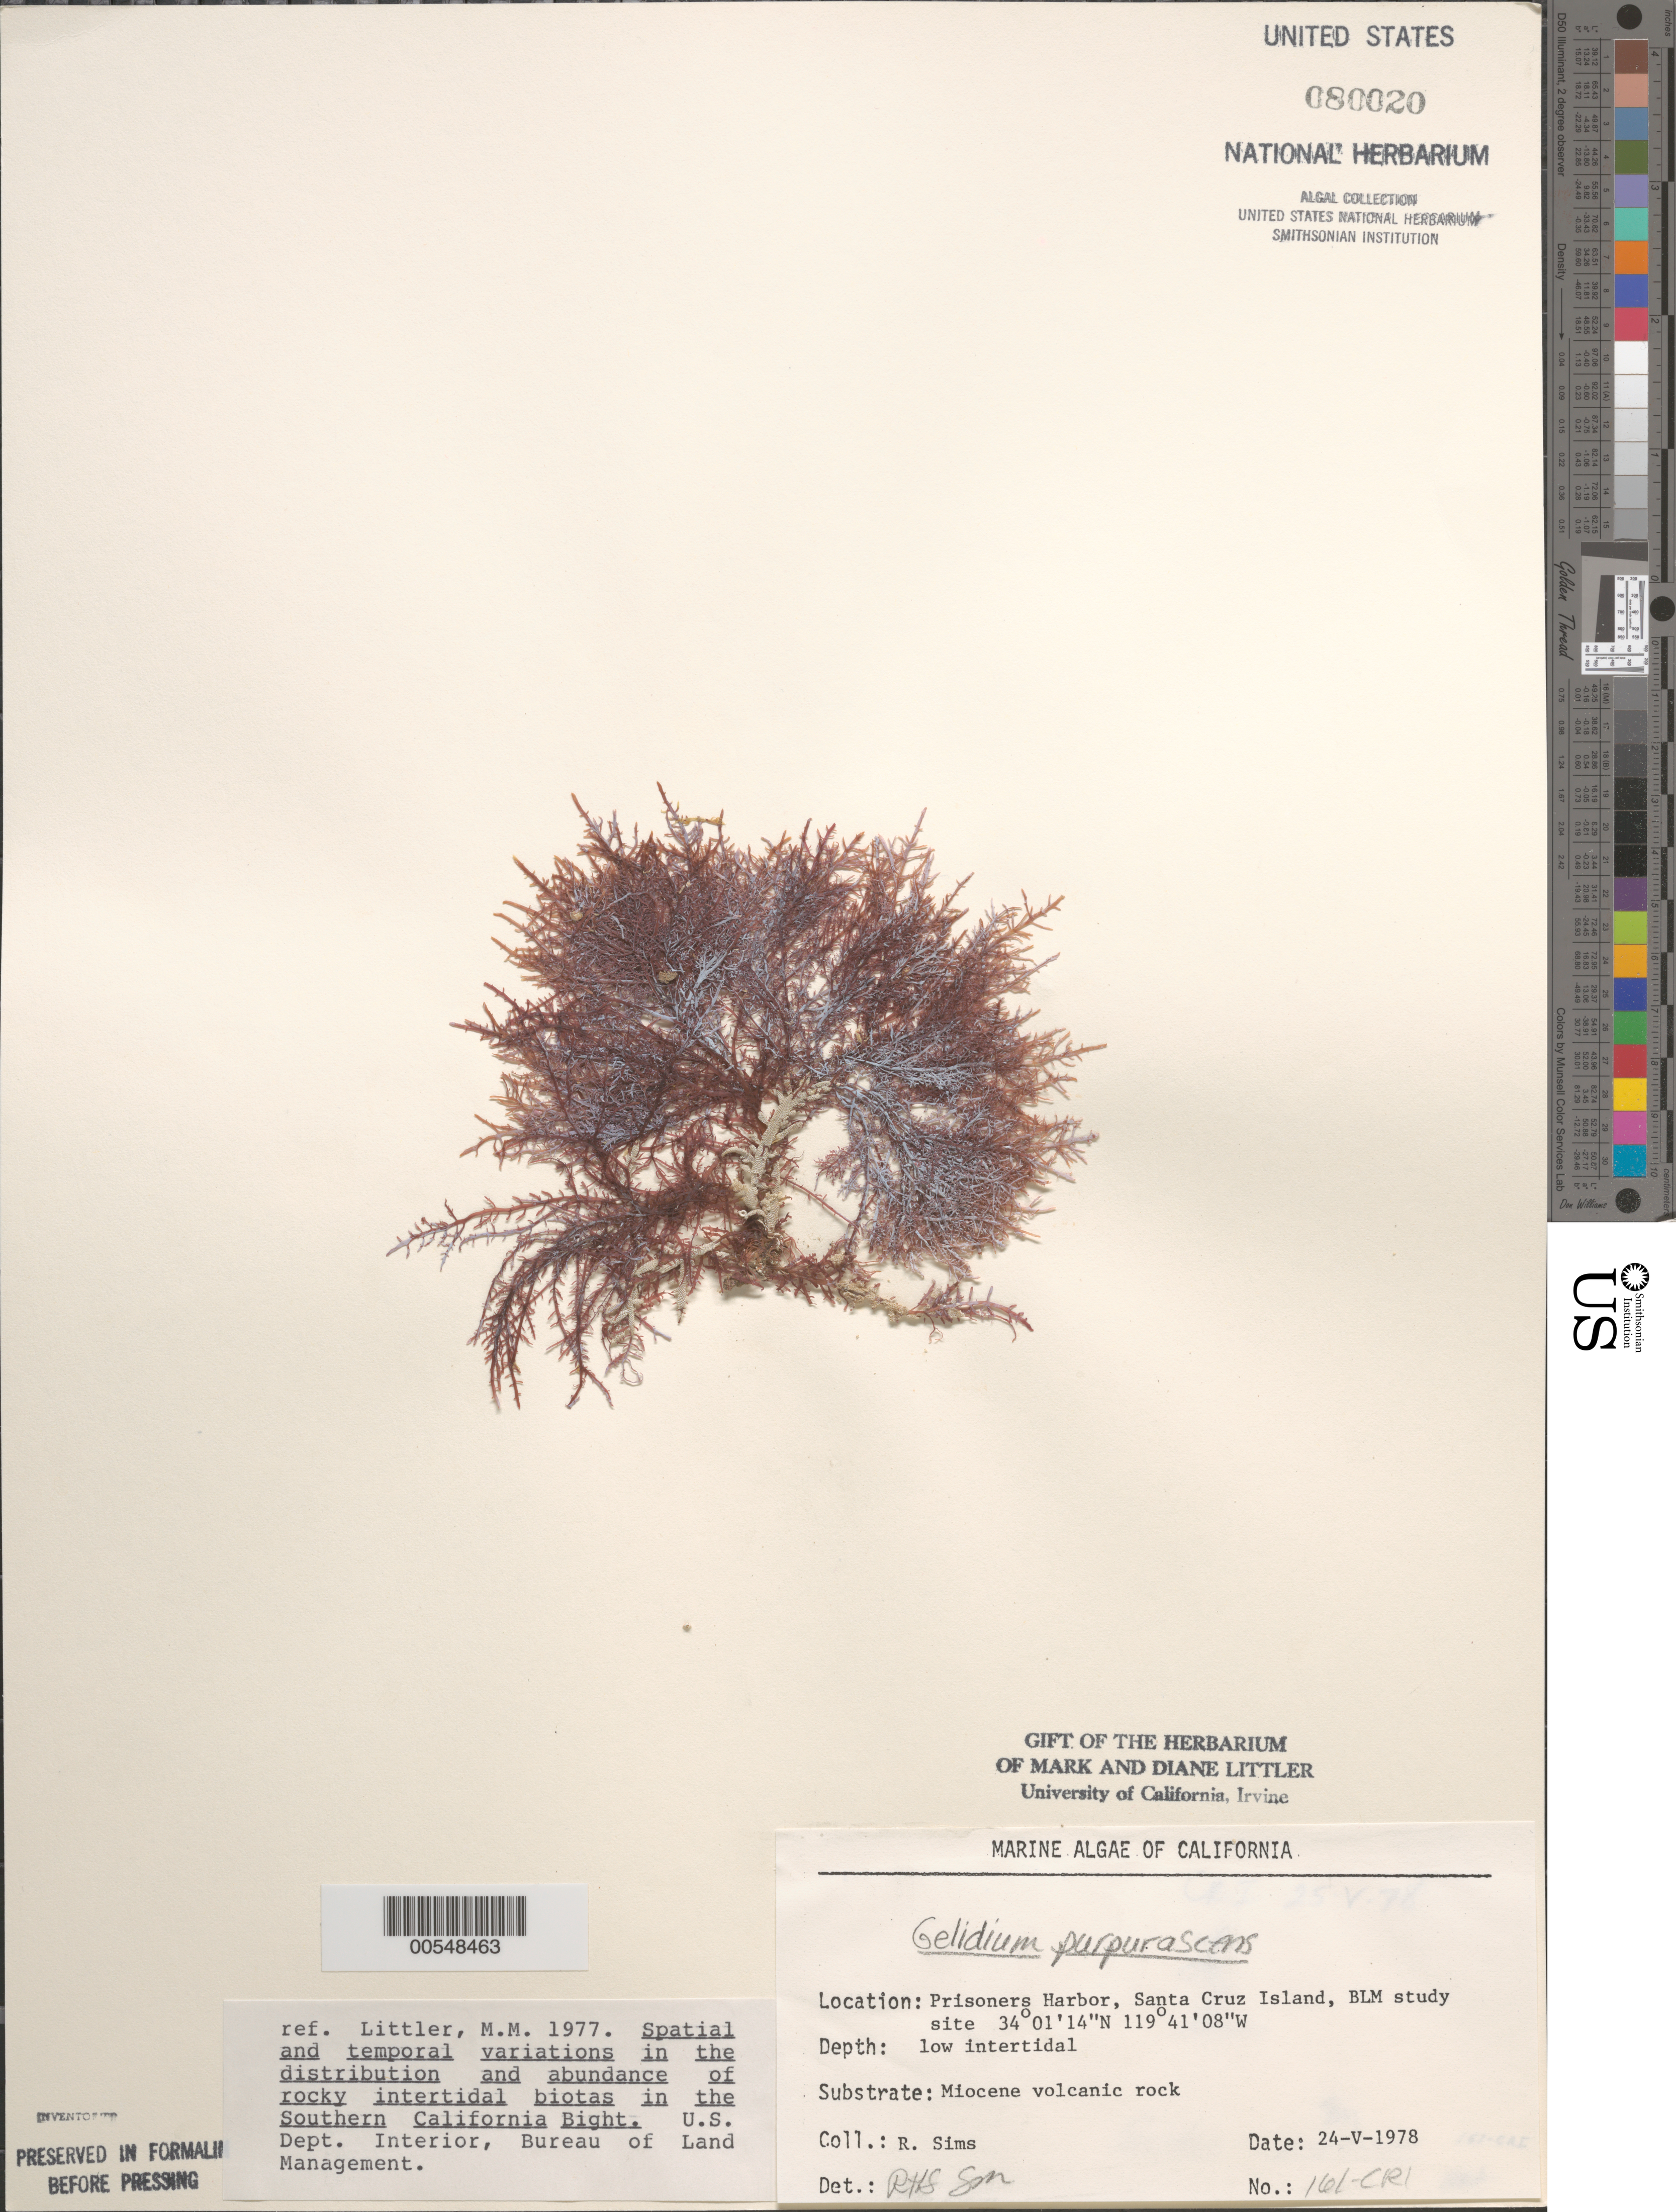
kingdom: Plantae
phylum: Rhodophyta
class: Florideophyceae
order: Gelidiales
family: Gelidiaceae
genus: Gelidium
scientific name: Gelidium purpurascens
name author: N.L. Gardner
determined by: Sims, Robert H.; Murray, S. N.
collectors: R. H. Sims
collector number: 161-cri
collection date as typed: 24 May 1978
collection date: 1978-05-24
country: United States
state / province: California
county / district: Santa Barbara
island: Santa Cruz Island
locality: Prisoners Harbor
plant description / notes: BLM-SOCALBIGHT Rocky Intertidal Survey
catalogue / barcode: US 80020